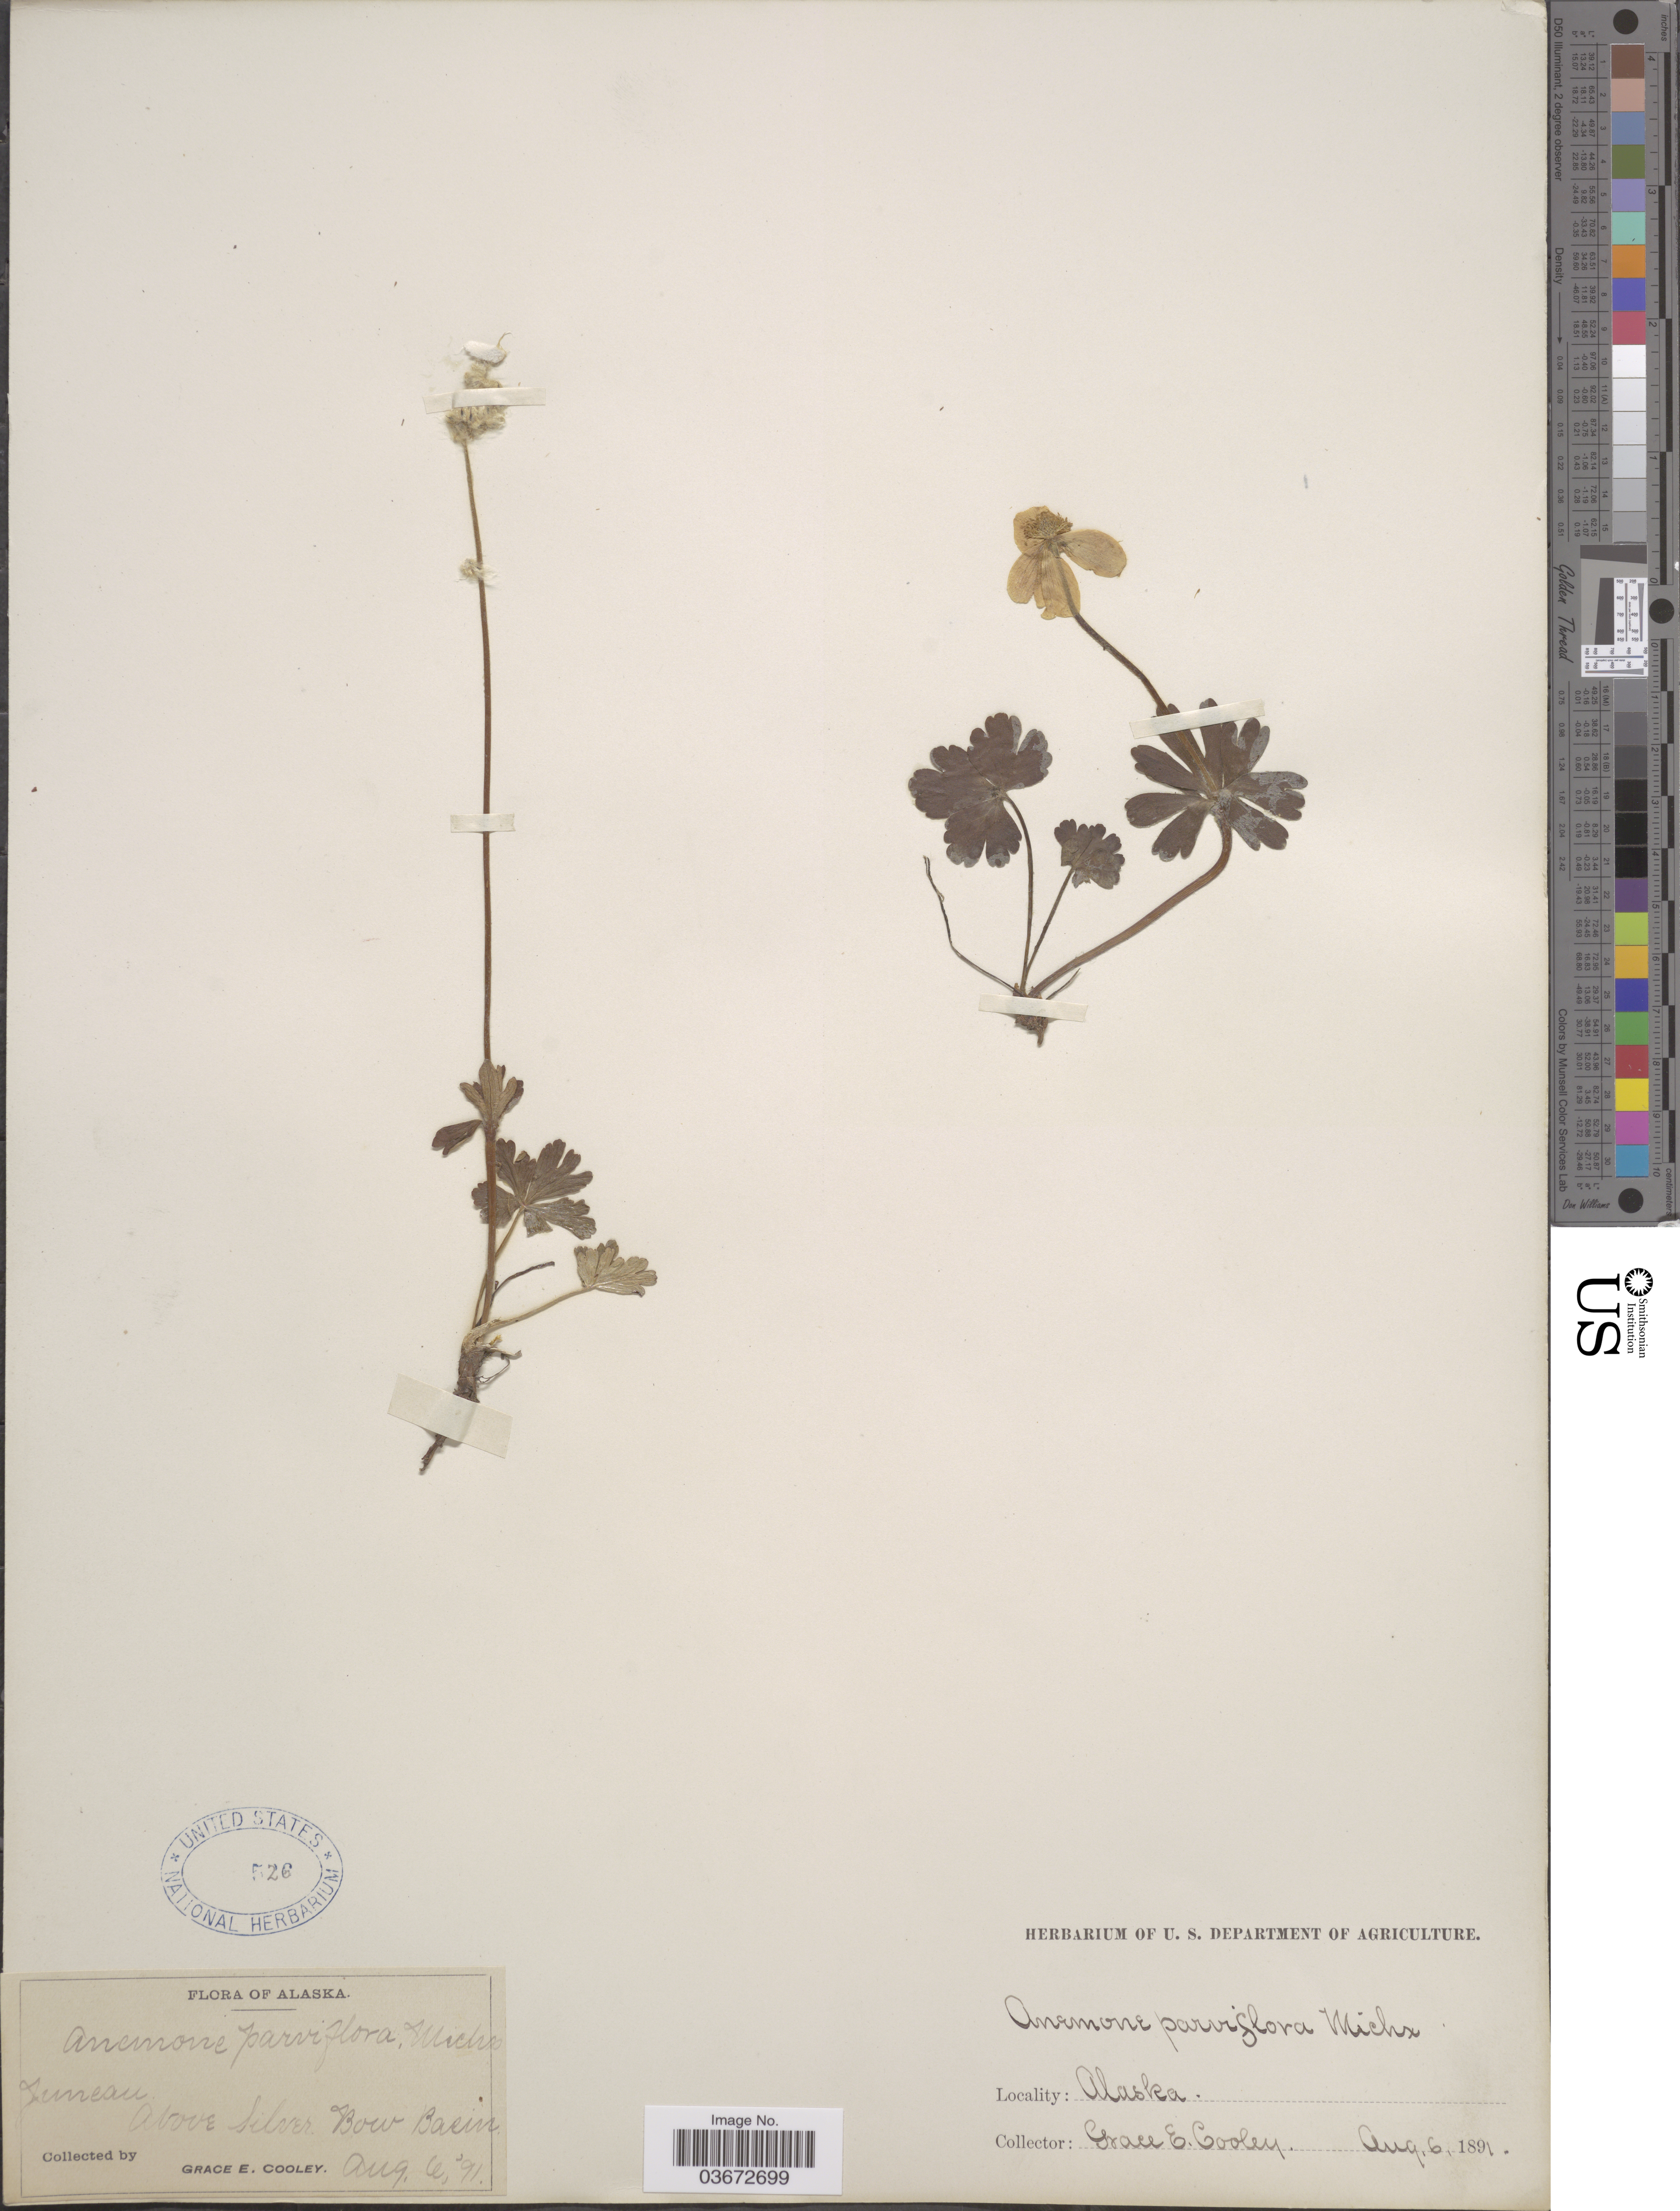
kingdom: Plantae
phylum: Tracheophyta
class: Magnoliopsida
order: Ranunculales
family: Ranunculaceae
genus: Anemone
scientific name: Anemone parviflora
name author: Michx.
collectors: G. E. Cooley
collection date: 1891-08-06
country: United States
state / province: Alaska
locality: Juneau. Above Silver Bow Basin.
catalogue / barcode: US 526